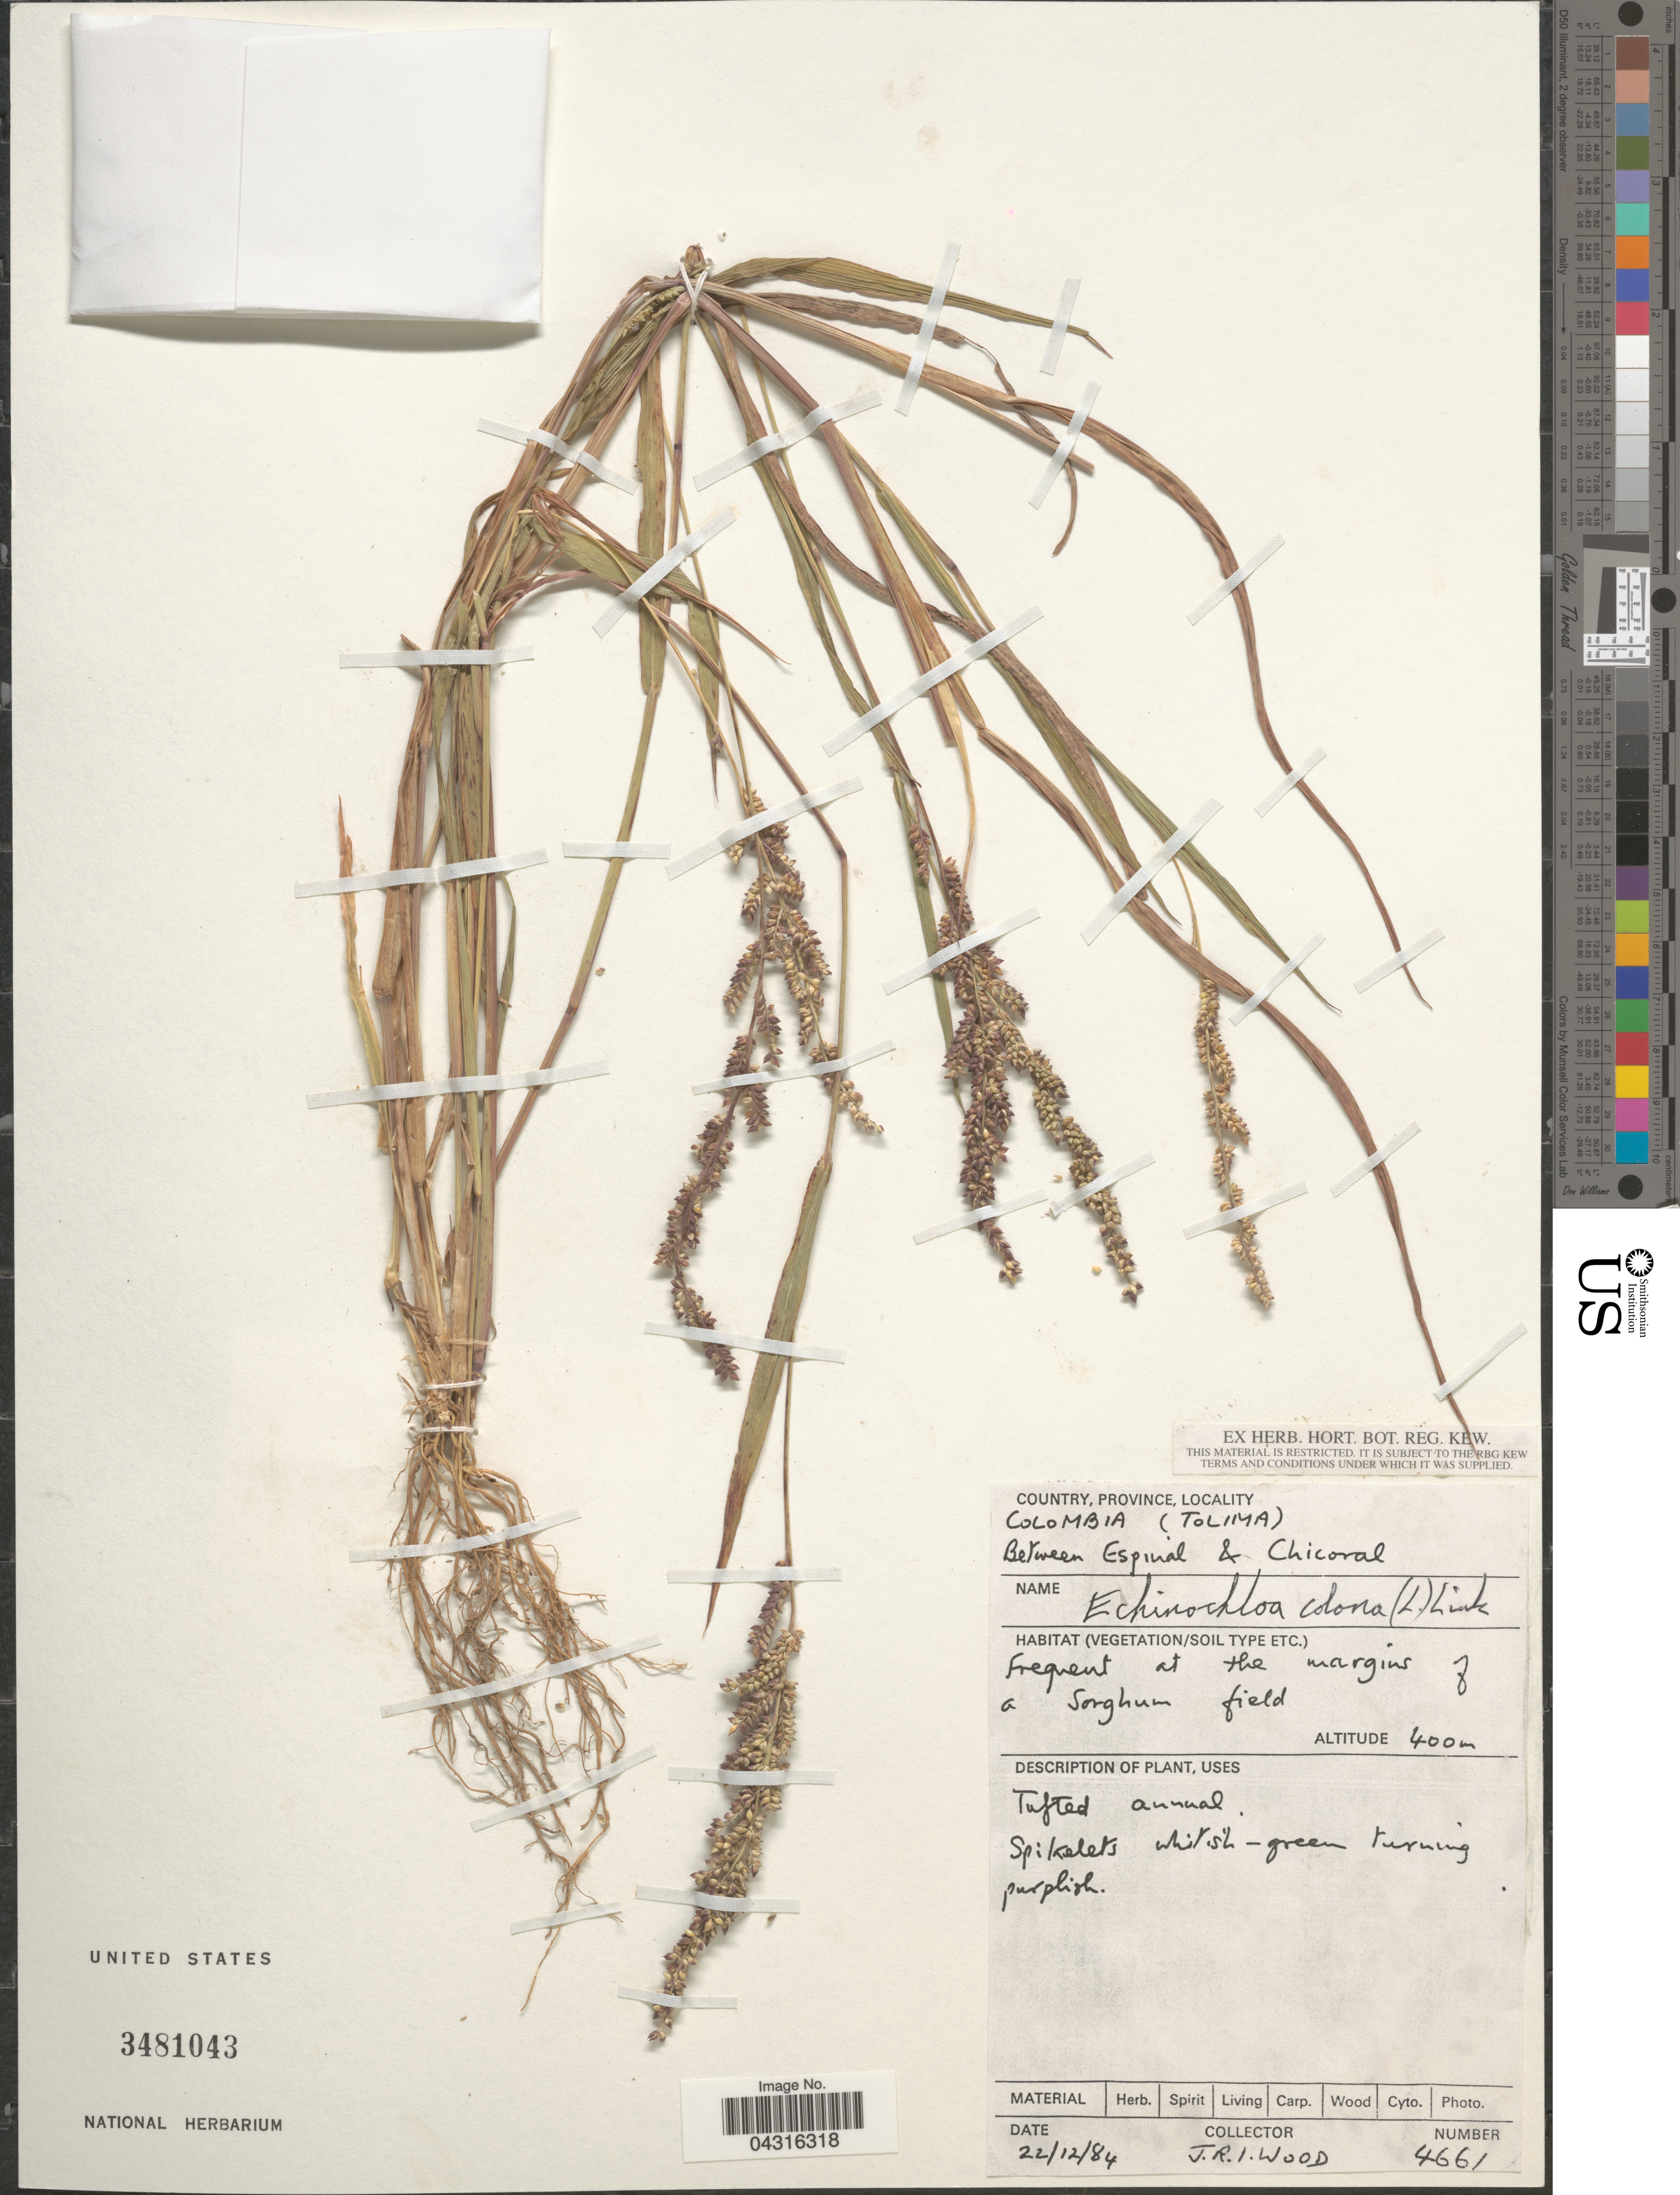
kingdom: Plantae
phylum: Tracheophyta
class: Liliopsida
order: Poales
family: Poaceae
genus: Echinochloa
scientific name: Echinochloa colona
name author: (L.) Link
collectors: J. R. I. Wood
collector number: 4661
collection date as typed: Transcribed d/m/y: 22/12/84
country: Colombia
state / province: Tolima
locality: Between Espinal & Chicoral.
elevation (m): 400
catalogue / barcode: US 3481043